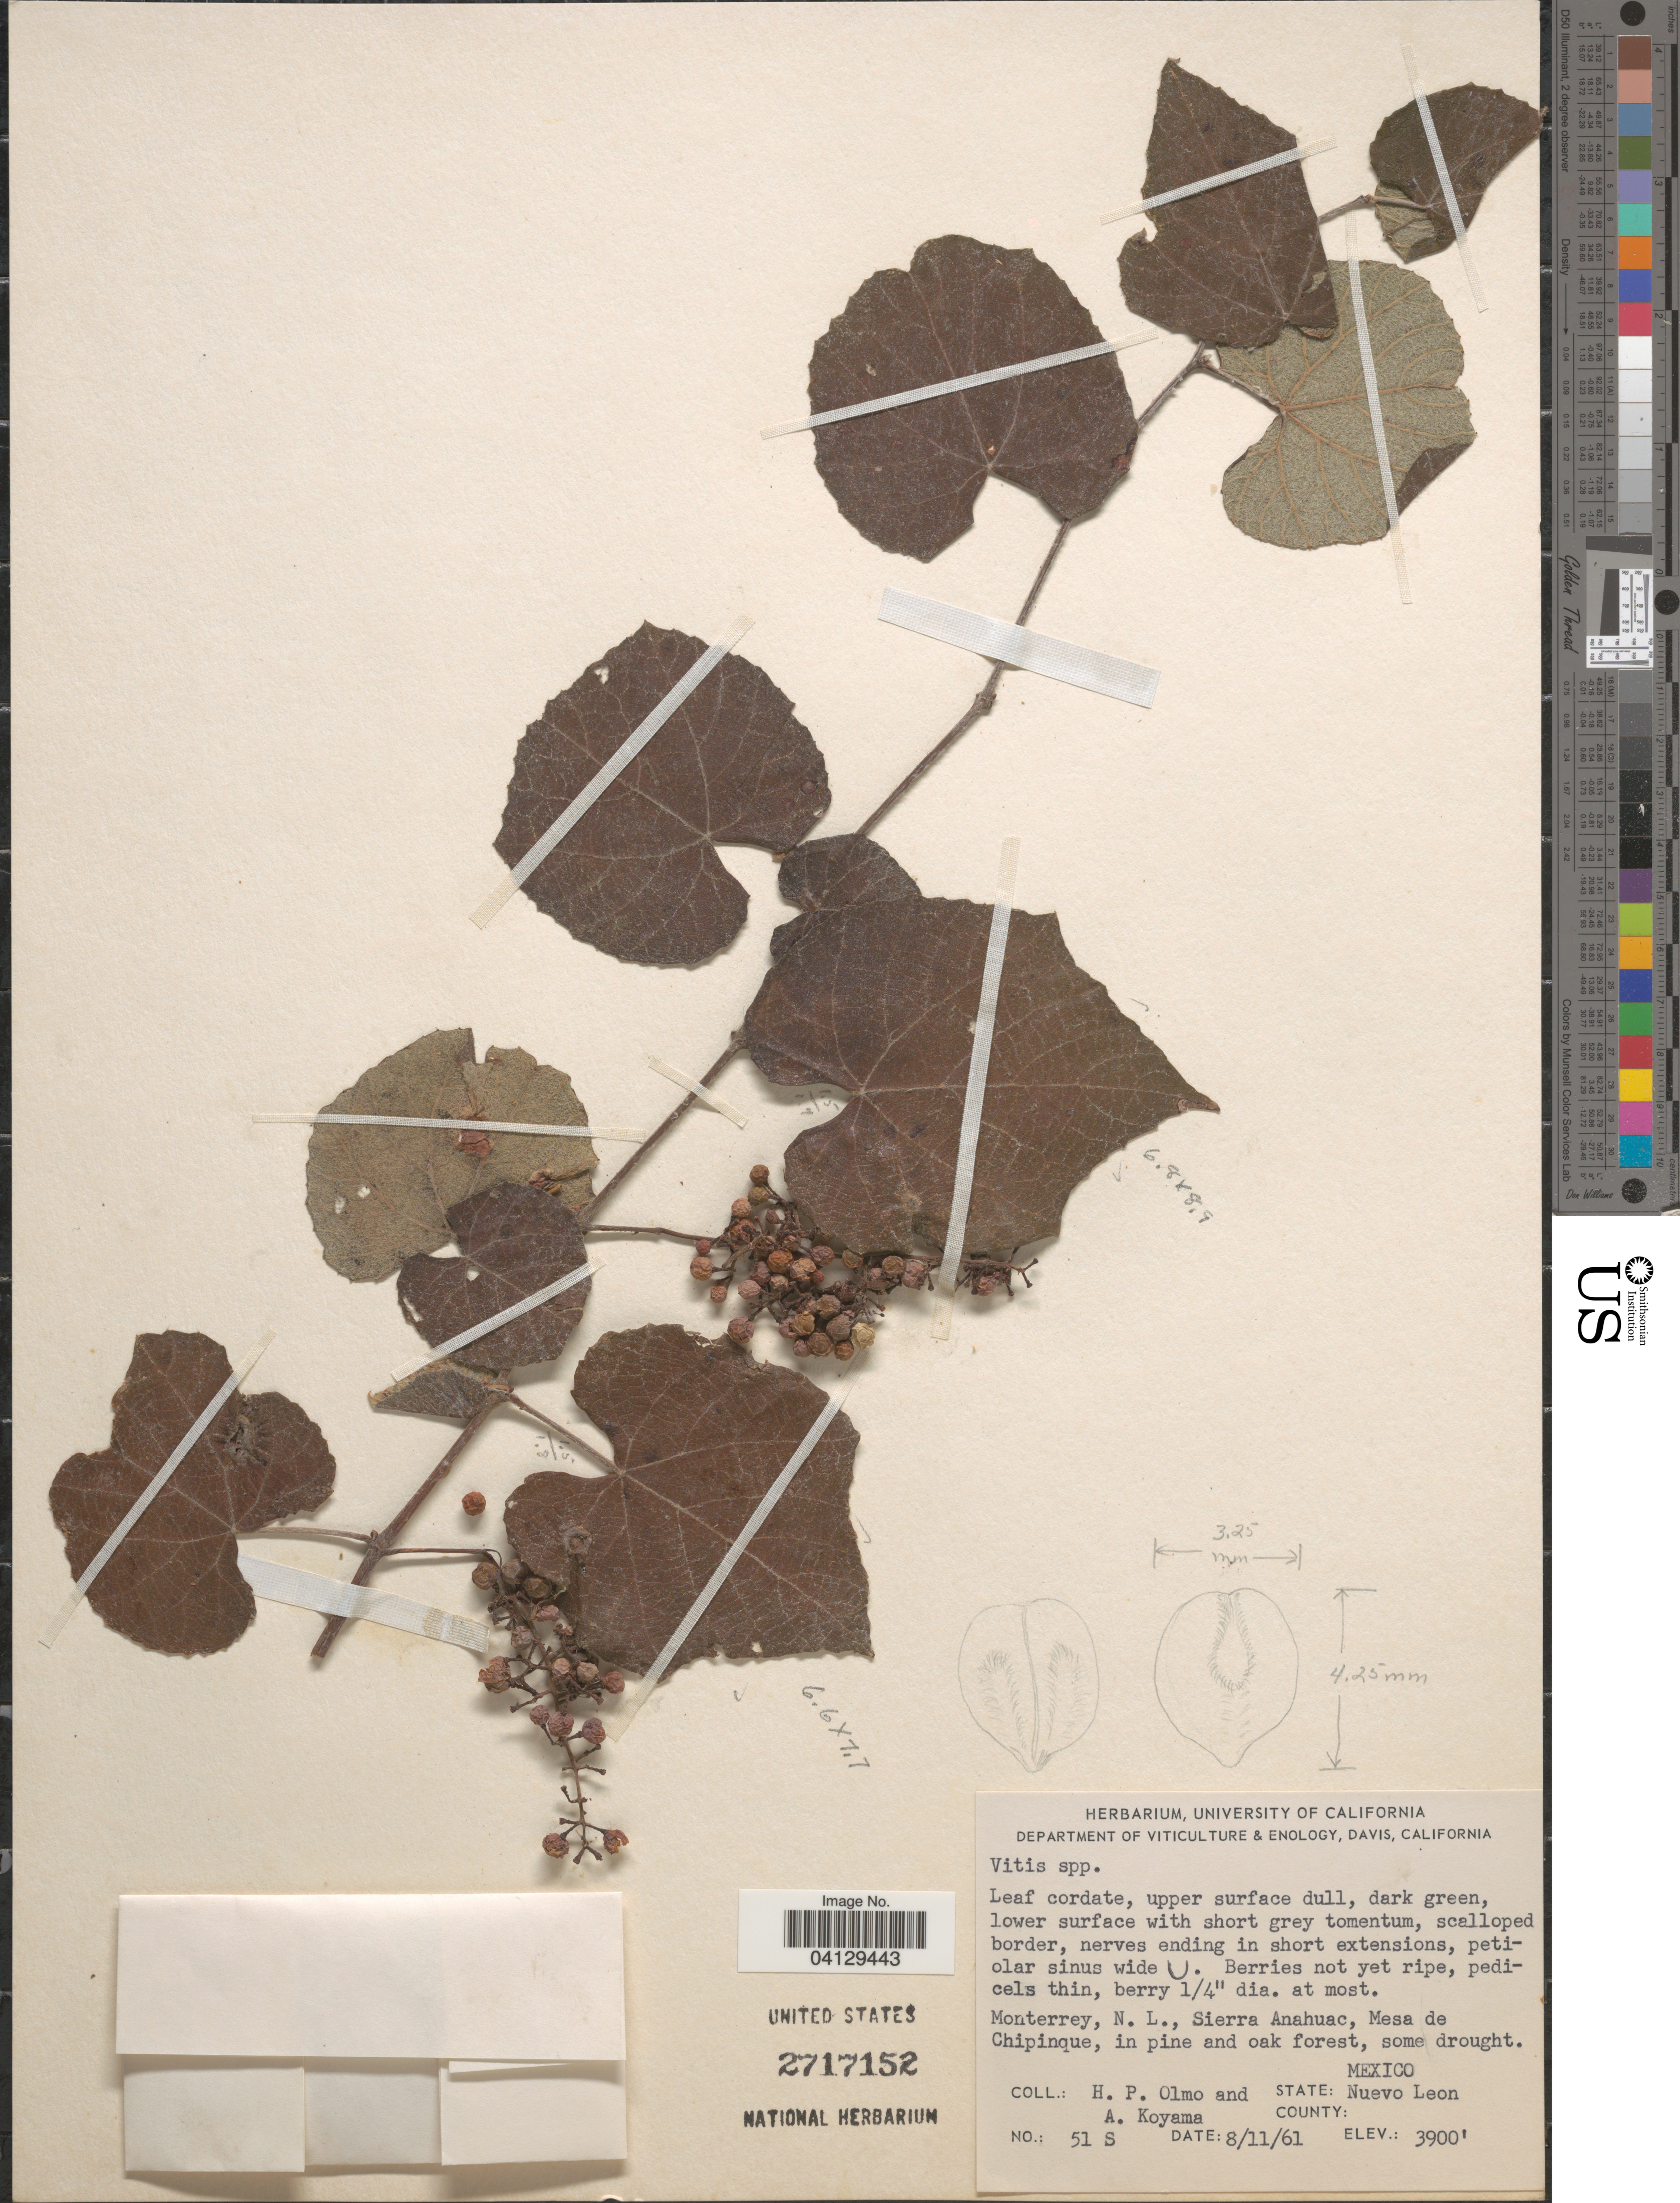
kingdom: Plantae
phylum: Tracheophyta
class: Magnoliopsida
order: Vitales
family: Vitaceae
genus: Vitis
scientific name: Vitis sp.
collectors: H. Olmo & A. Koyama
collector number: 51S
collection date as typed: Transcribed d/m/y: 11/8/61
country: Mexico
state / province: Nuevo León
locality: Monterrey, Sierra Anahuac, Mesa de Chipinque.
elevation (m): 1189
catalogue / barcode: US 2717152